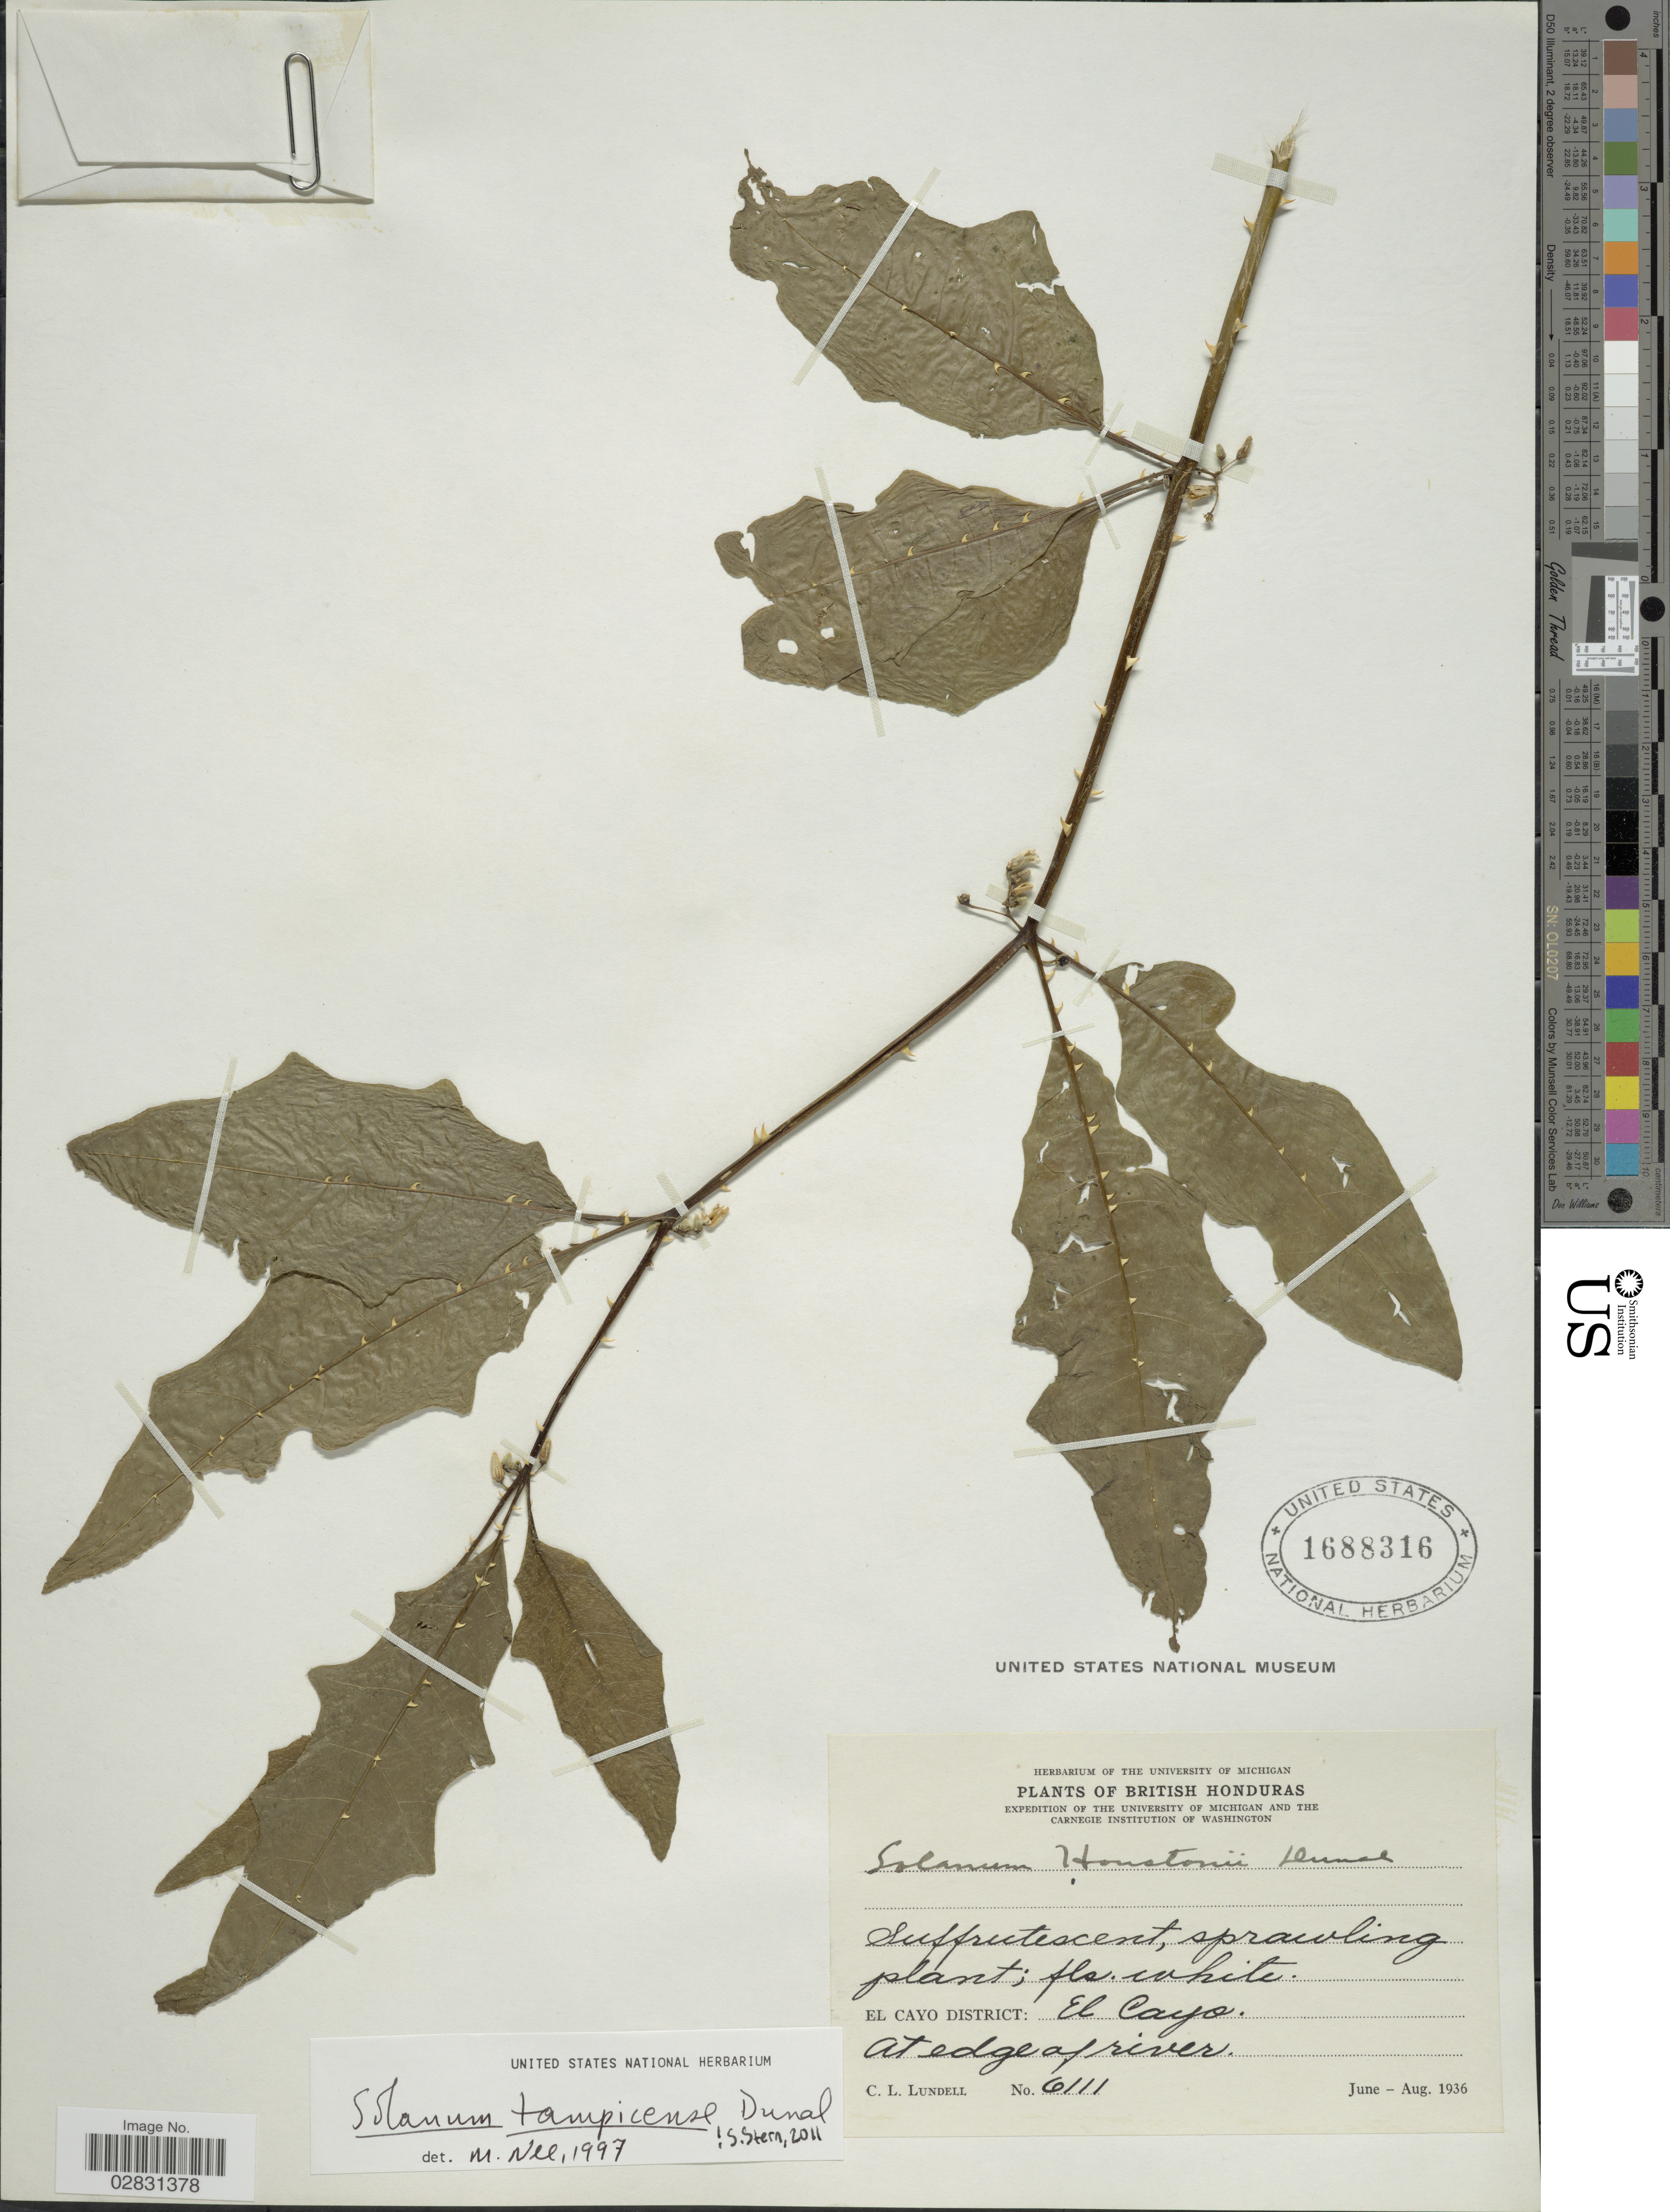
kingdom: Plantae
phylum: Tracheophyta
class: Magnoliopsida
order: Solanales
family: Solanaceae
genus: Solanum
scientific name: Solanum tampicense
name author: Dunal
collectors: C. L. Lundell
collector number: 6111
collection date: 1936-06/1936-08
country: Belize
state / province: Cayo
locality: British Honduras, El cayo District: El Cayo.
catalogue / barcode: US 1688316